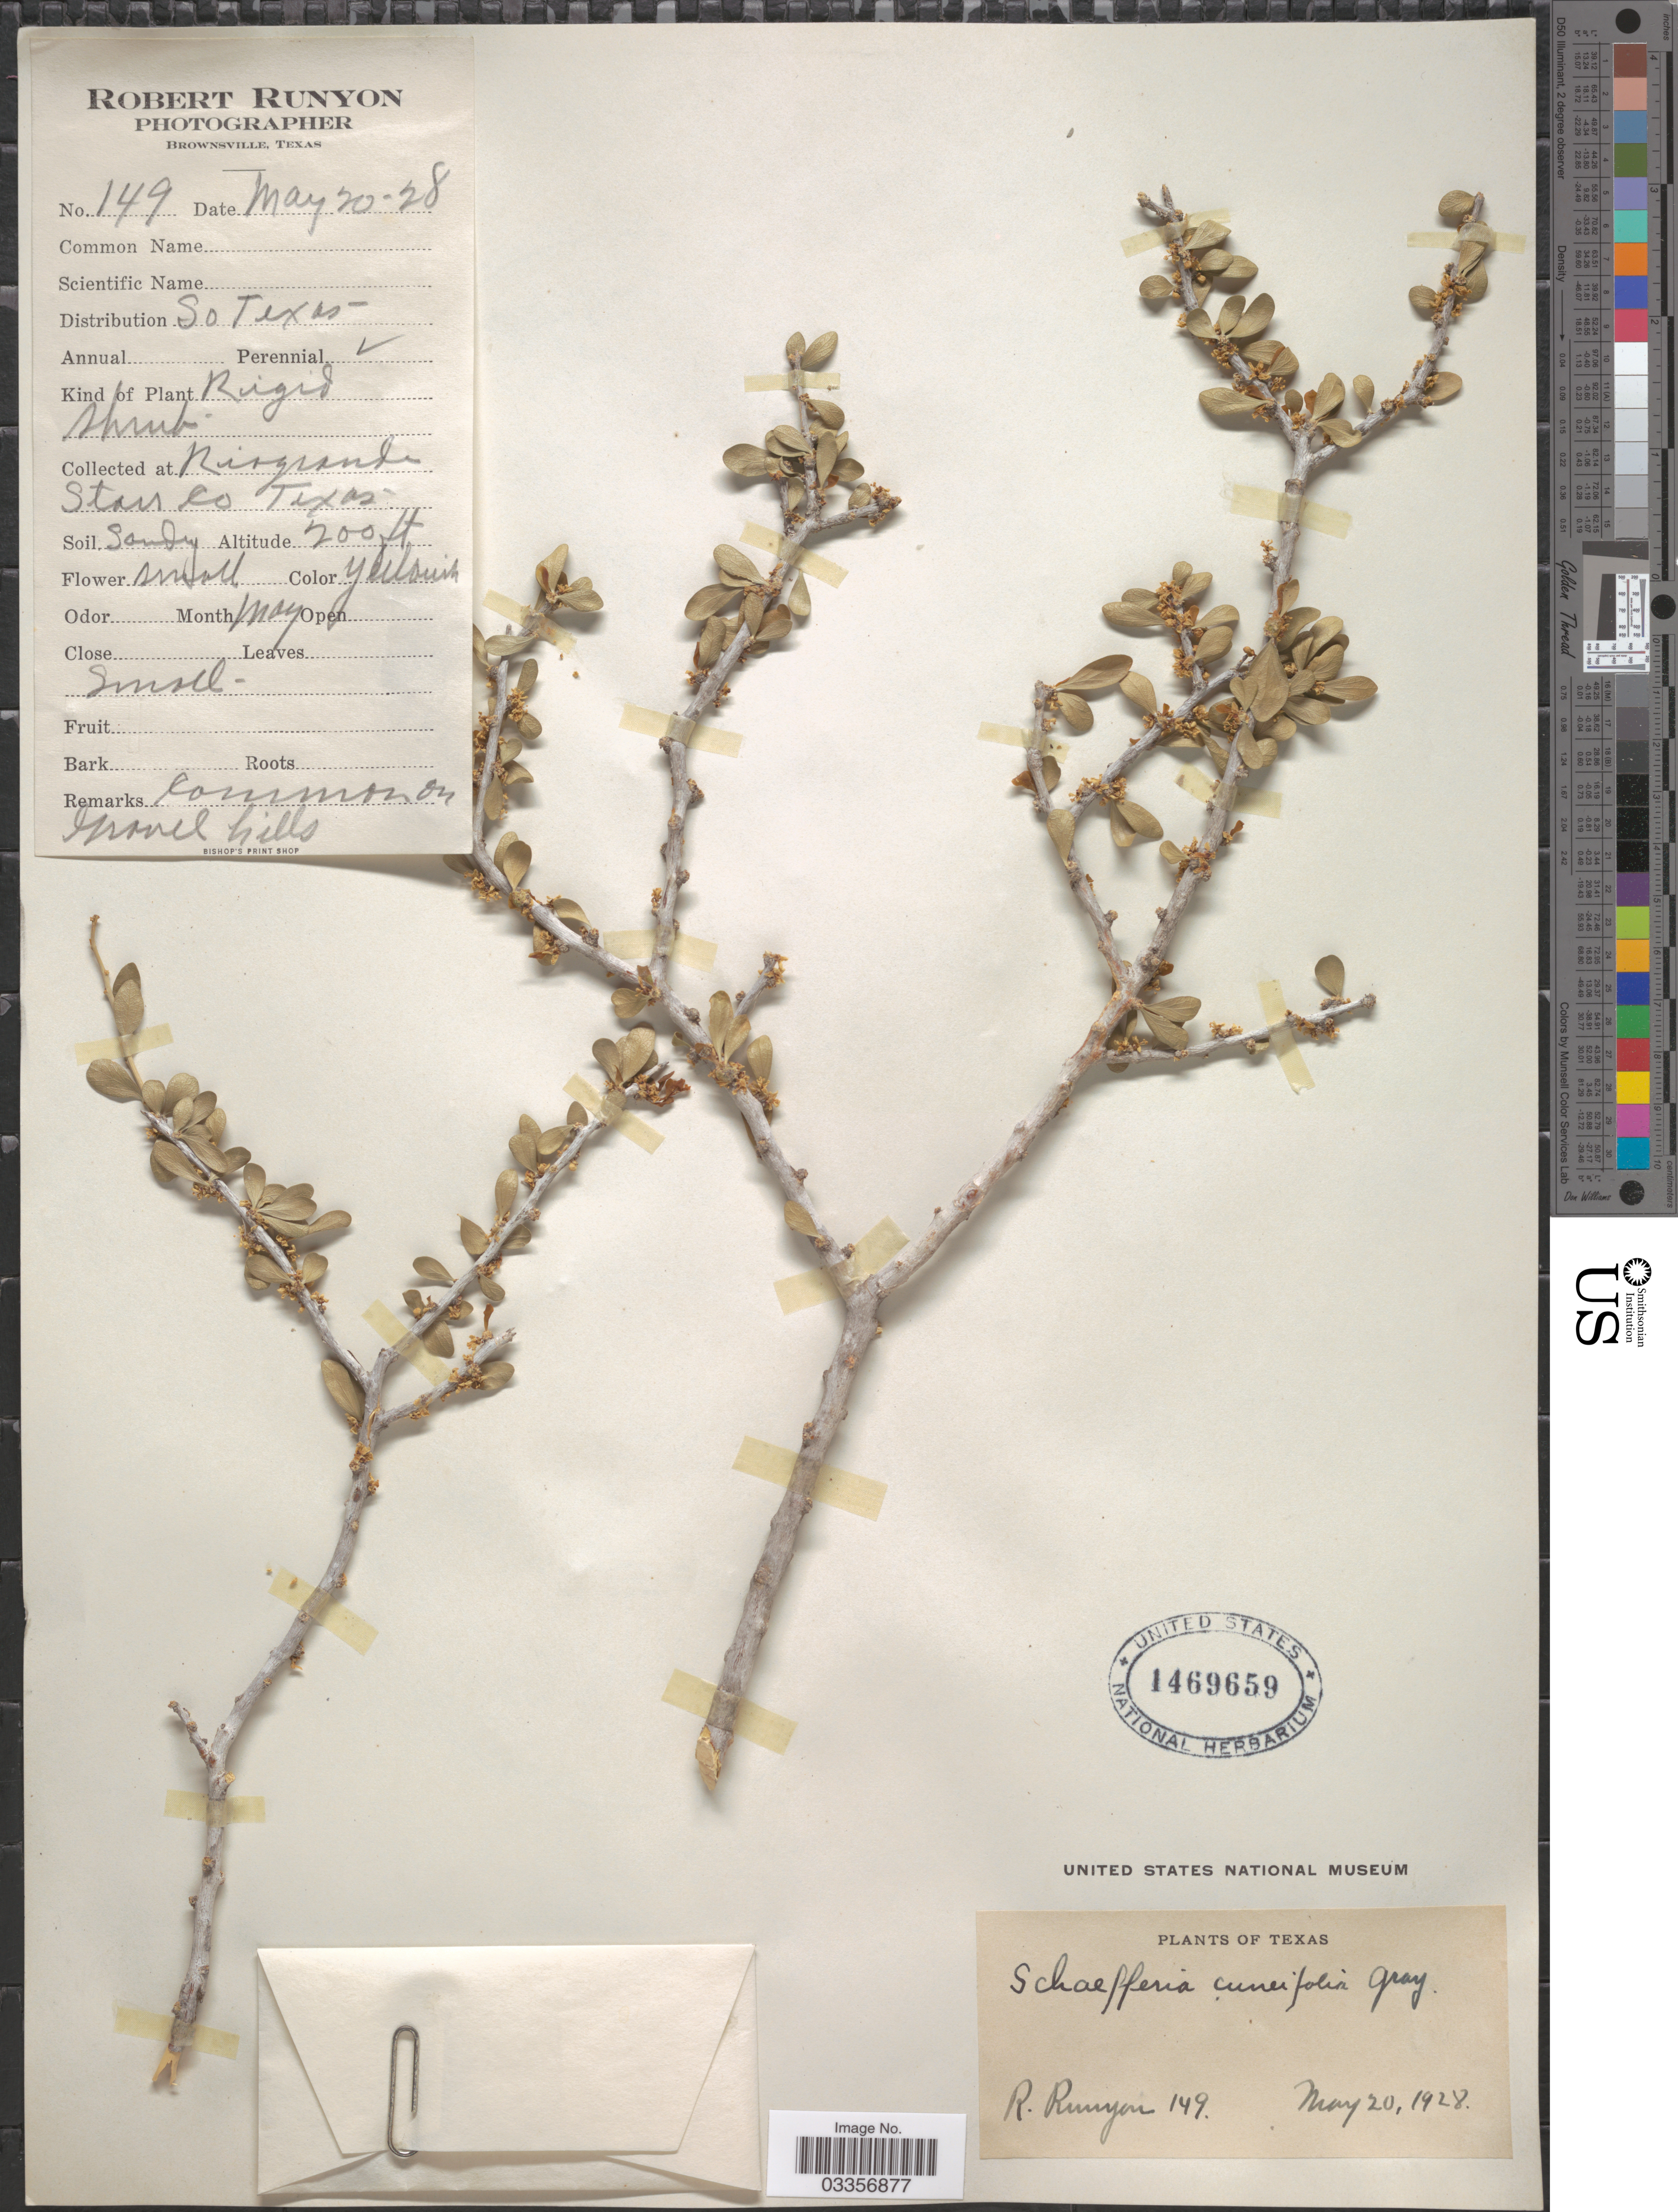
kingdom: Plantae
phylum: Tracheophyta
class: Magnoliopsida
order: Celastrales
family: Celastraceae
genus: Schaefferia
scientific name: Schaefferia cuneifolia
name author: A. Gray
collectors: R. Runyon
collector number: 149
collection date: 1928-05-20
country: United States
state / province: Texas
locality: Rio Grande. Starr Co. Gravel Hills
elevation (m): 61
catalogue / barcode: US 1469659